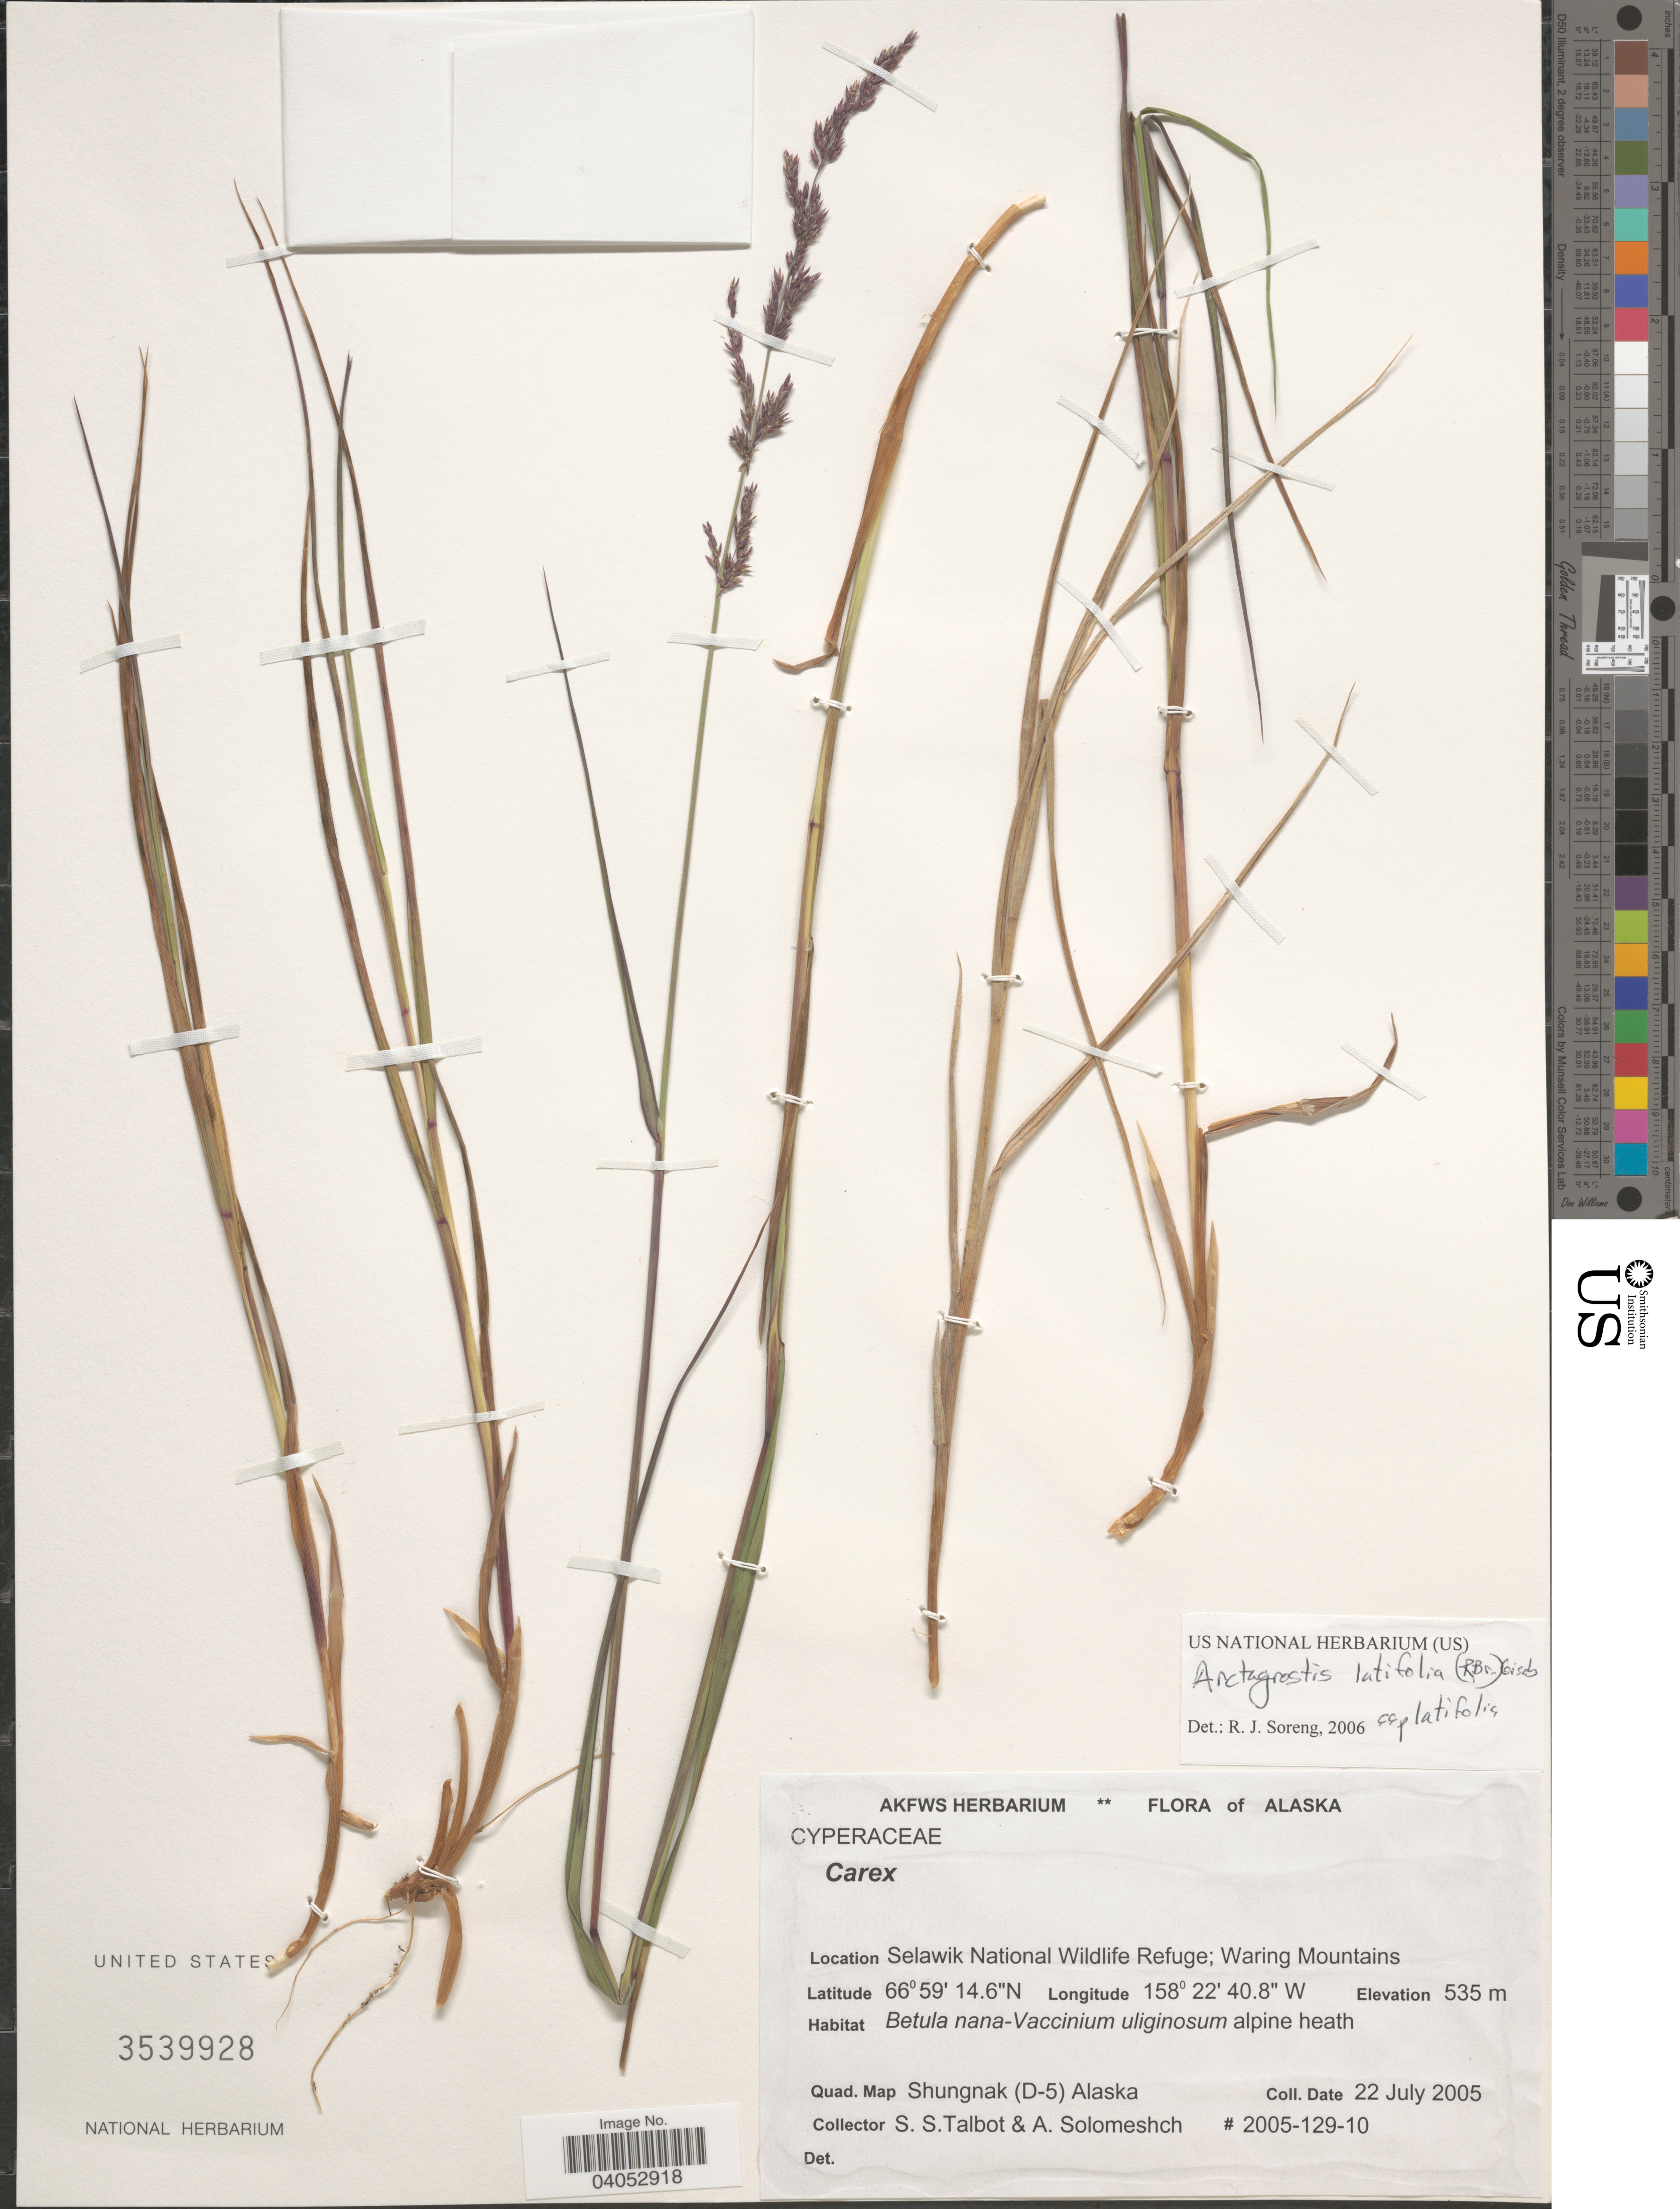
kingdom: Plantae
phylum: Tracheophyta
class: Liliopsida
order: Poales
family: Poaceae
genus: Arctagrostis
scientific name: Arctagrostis latifolia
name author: (R. Br.) Griseb.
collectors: S. S. Talbot & A. Solomeshch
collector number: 2005-129-10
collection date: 2005-07-22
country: United States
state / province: Alaska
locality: Selawik National Wildlife Refuge; Waring Mountains. Quad. Map Shungnak (D-5).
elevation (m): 535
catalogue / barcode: US 3539928